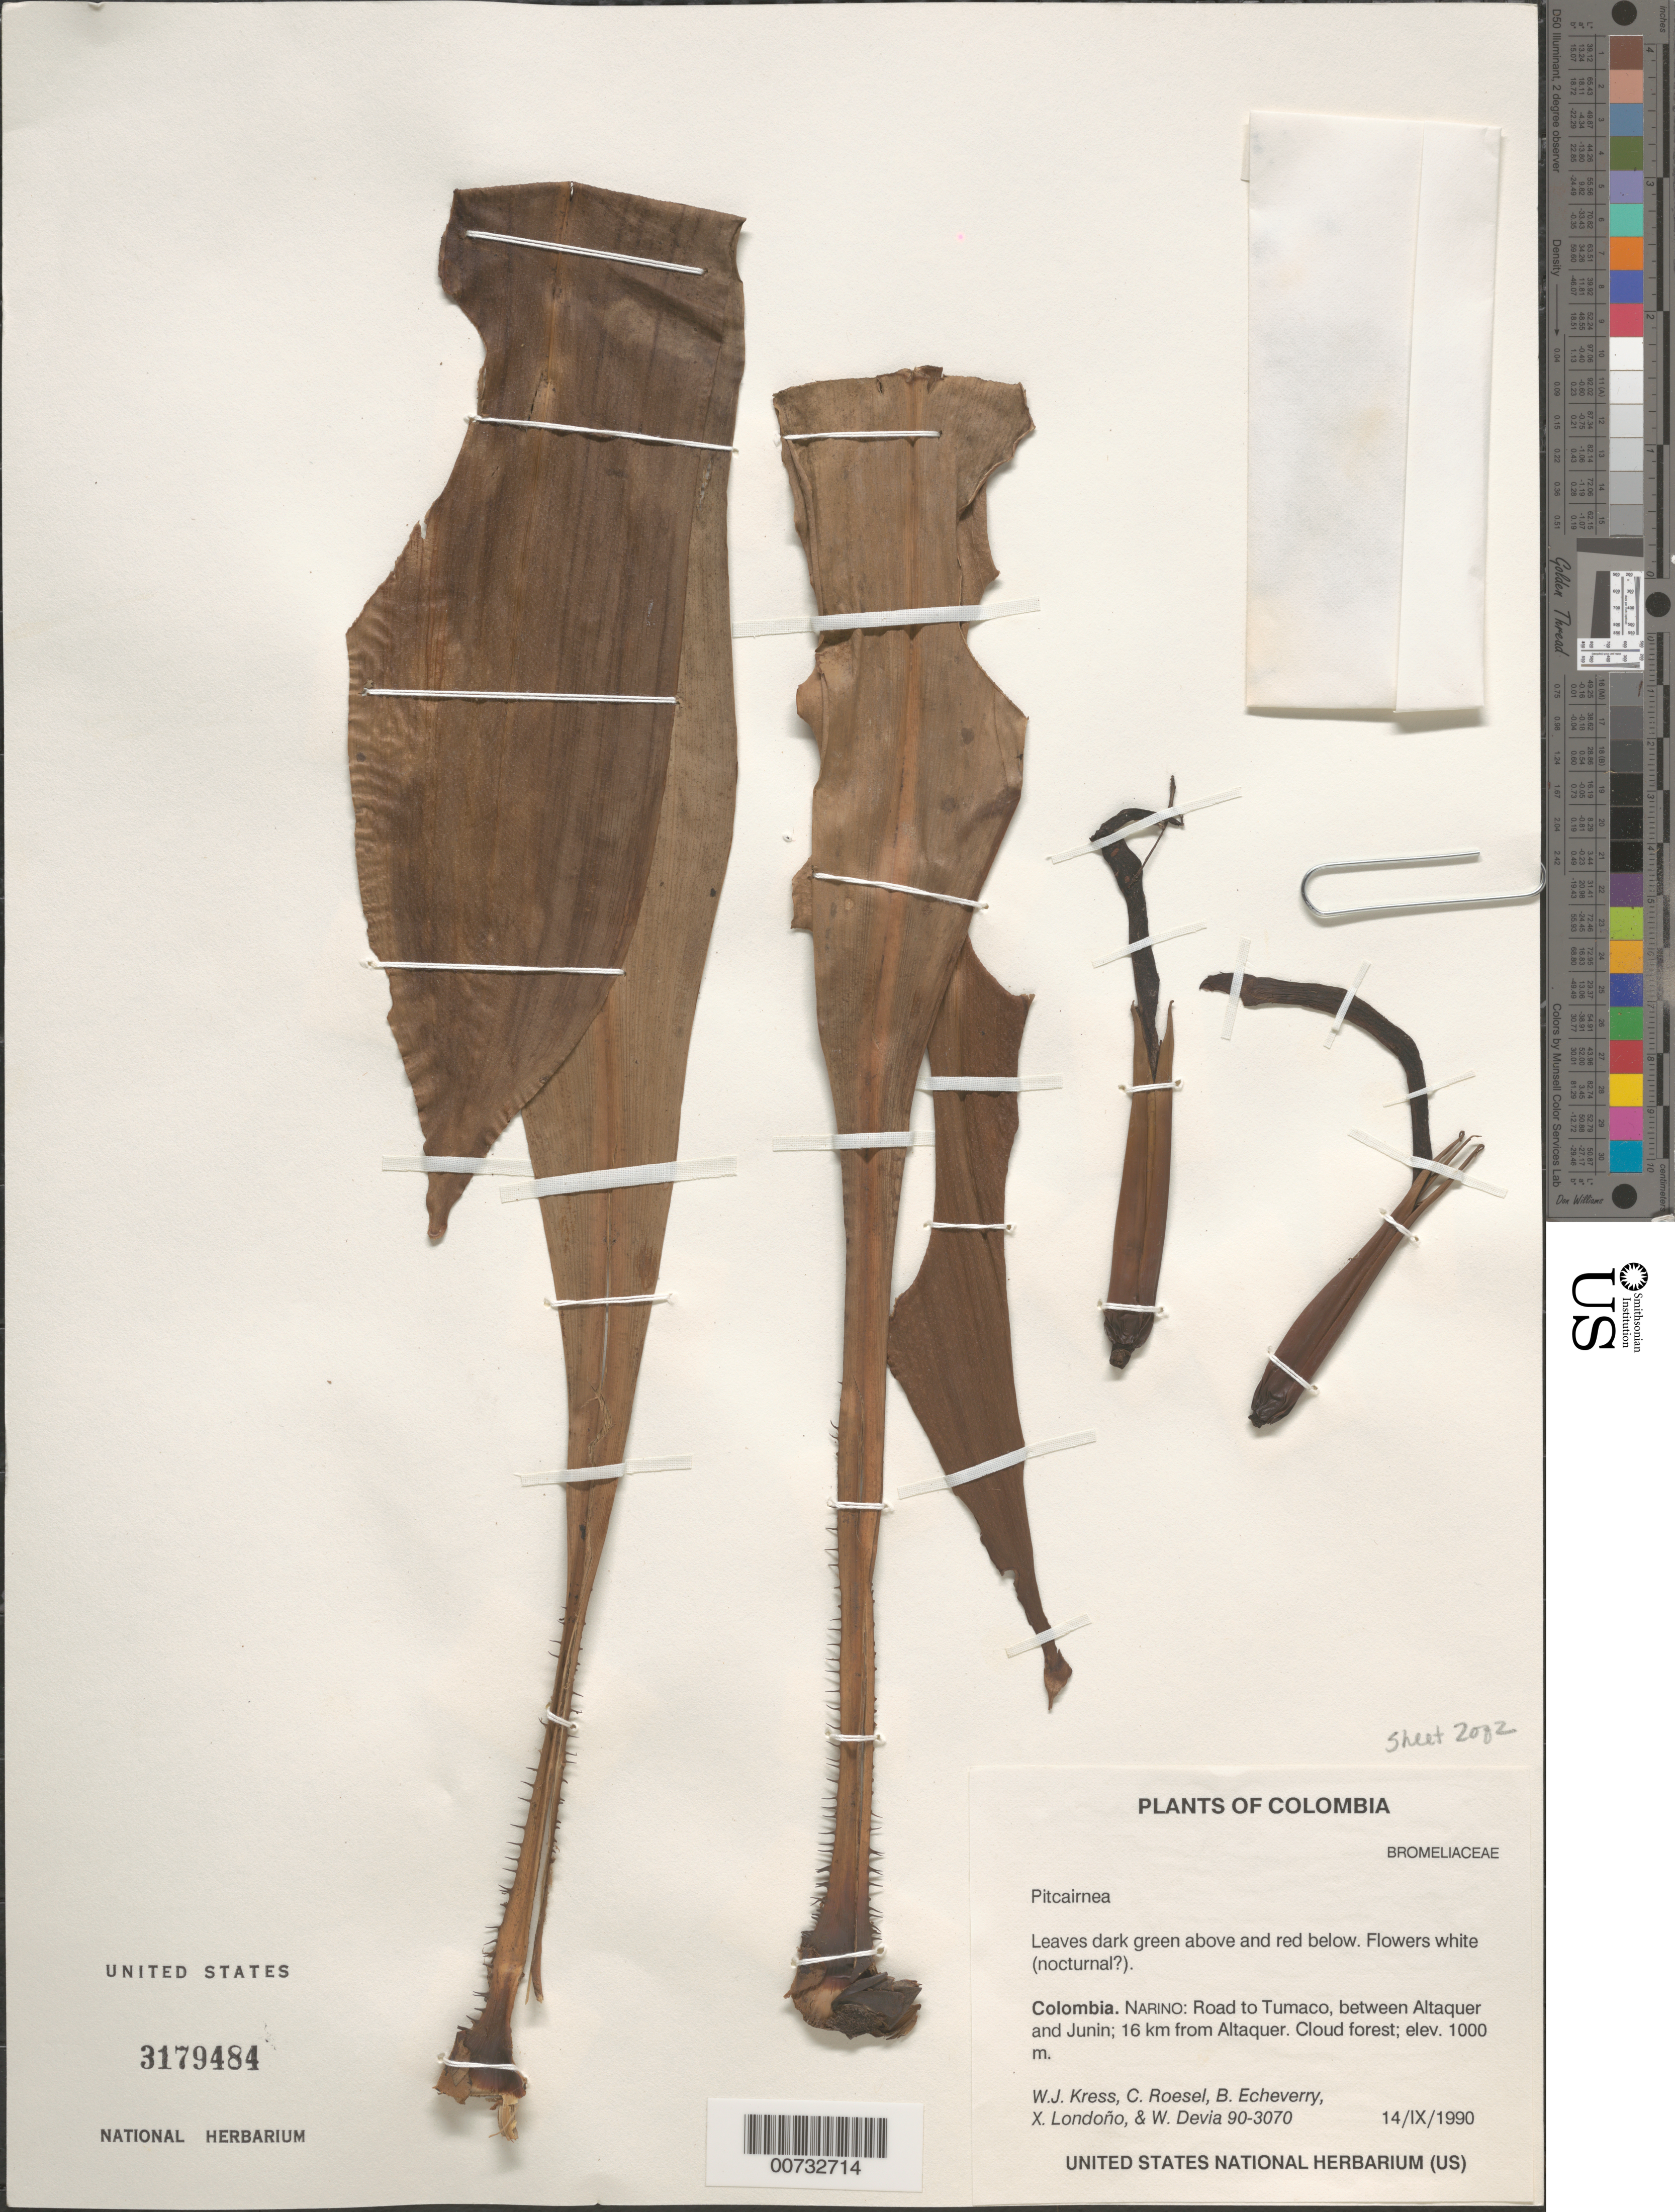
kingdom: Plantae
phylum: Tracheophyta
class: Liliopsida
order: Poales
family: Bromeliaceae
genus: Pitcairnia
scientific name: Pitcairnia brongniartiana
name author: André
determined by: Luther, Hans E.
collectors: W. J. Kress, C. S. Roesel, B. Echeverry, X. Londoño & W. Devia A.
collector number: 90-3070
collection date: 1990-09-14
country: Colombia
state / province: Nariño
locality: Road to Tumaco, between Altaquer and Junin; 16 km from Altaquer. Cloud forest.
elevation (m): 1000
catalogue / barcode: US 3179484